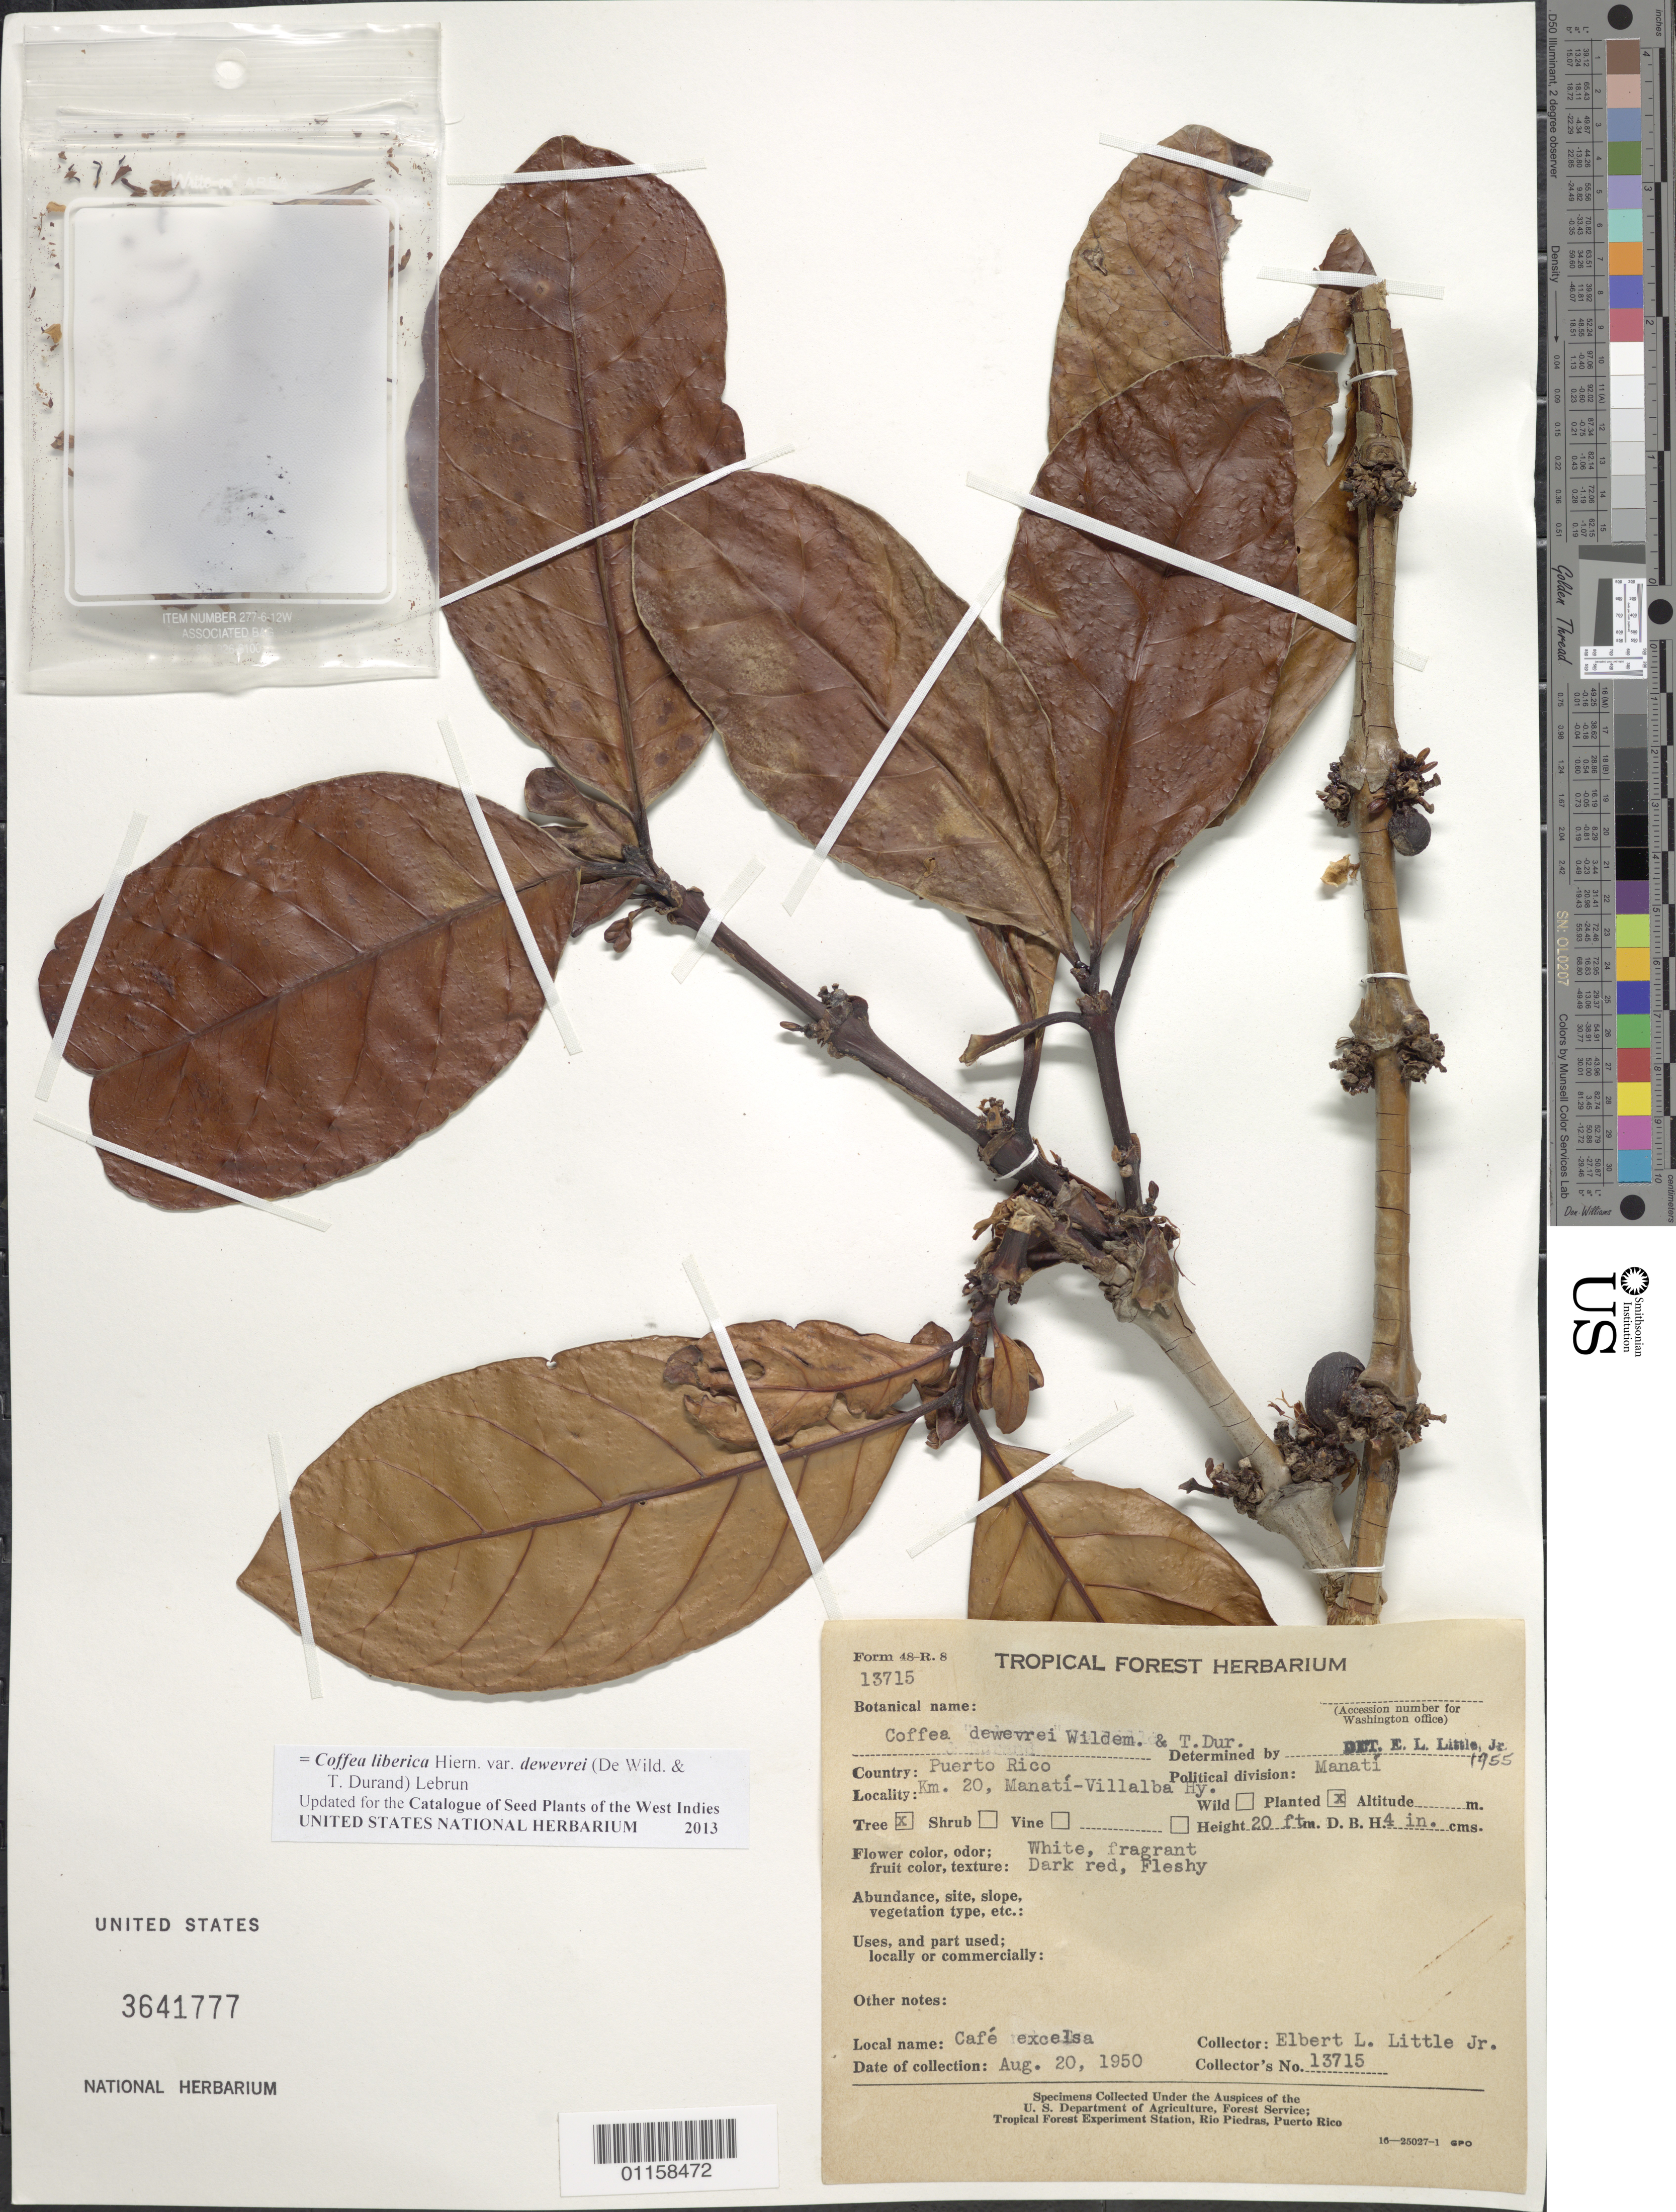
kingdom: Plantae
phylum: Tracheophyta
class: Magnoliopsida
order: Gentianales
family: Rubiaceae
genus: Coffea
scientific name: Coffea liberica var. dewevrei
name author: (De Wild. & Durand) Lebrun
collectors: E. L. Little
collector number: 13715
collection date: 1950-08-20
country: Puerto Rico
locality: Manatí, Km 20, Manatí-Villalba Highway.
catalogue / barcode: US 3641777